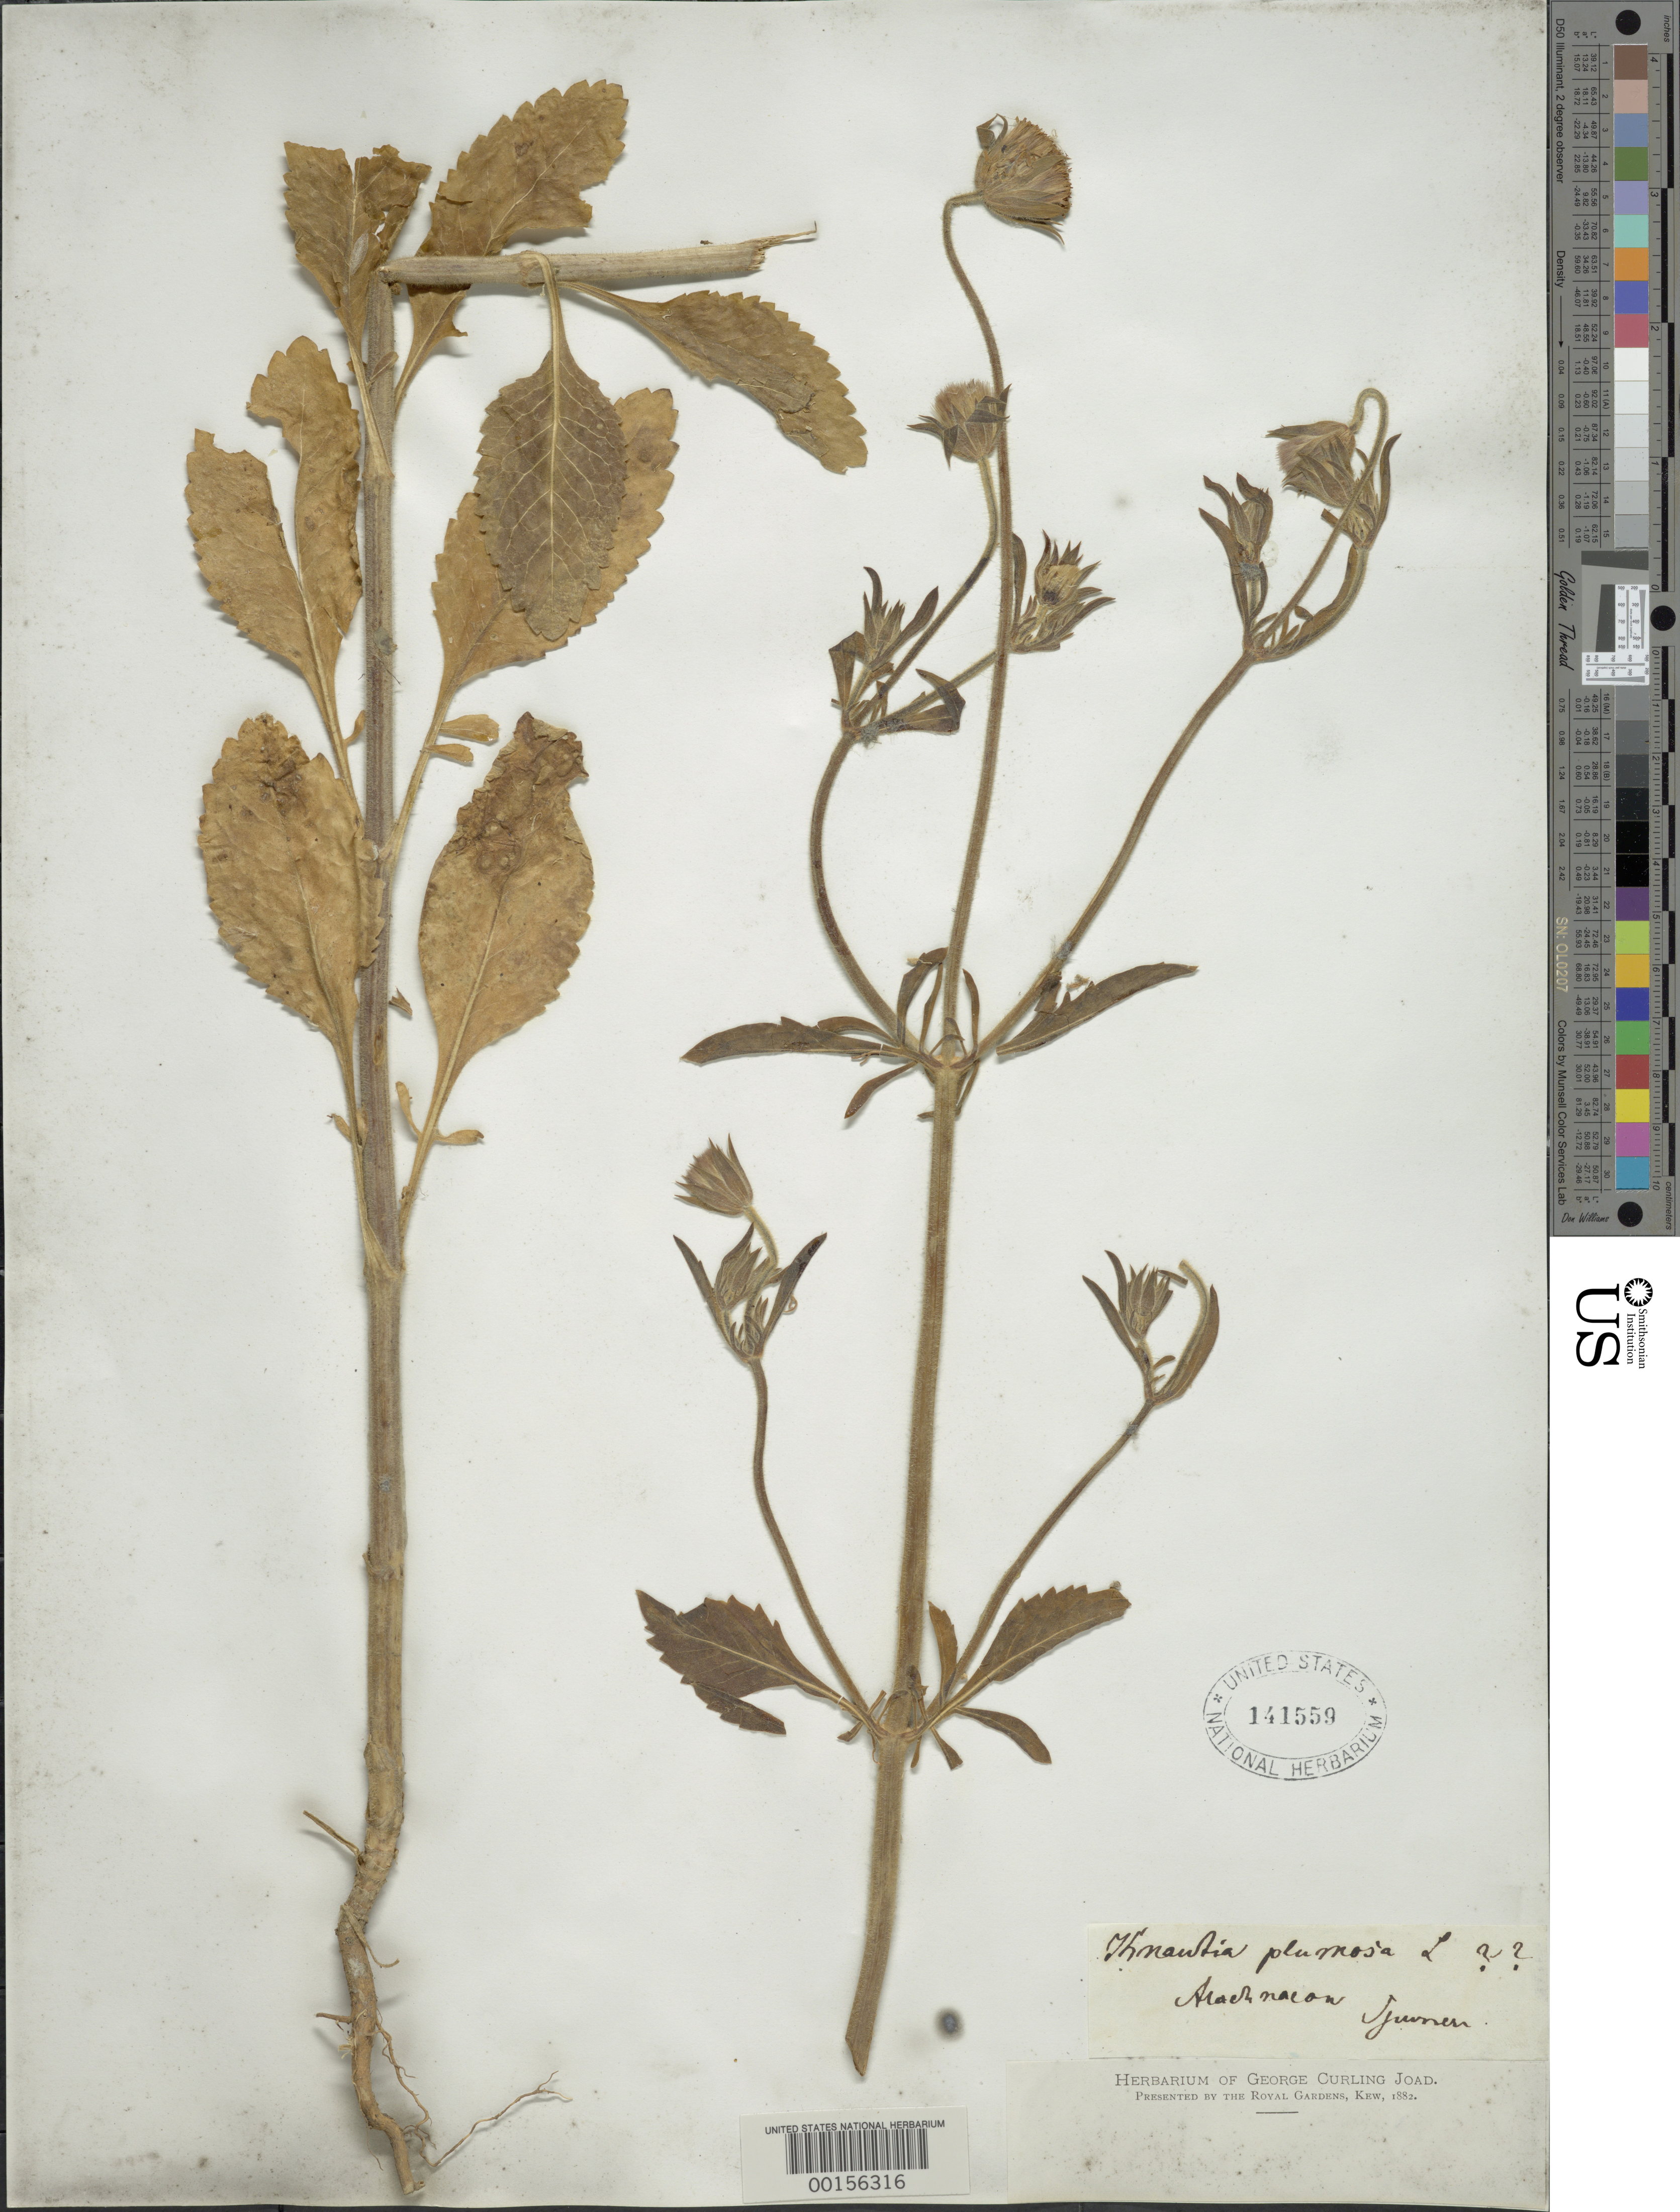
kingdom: Plantae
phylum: Tracheophyta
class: Magnoliopsida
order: Dipsacales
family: Caprifoliaceae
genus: Pterocephalus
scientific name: Pterocephalus plumosus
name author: (L.) Coult.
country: Yemen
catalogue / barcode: US 141559